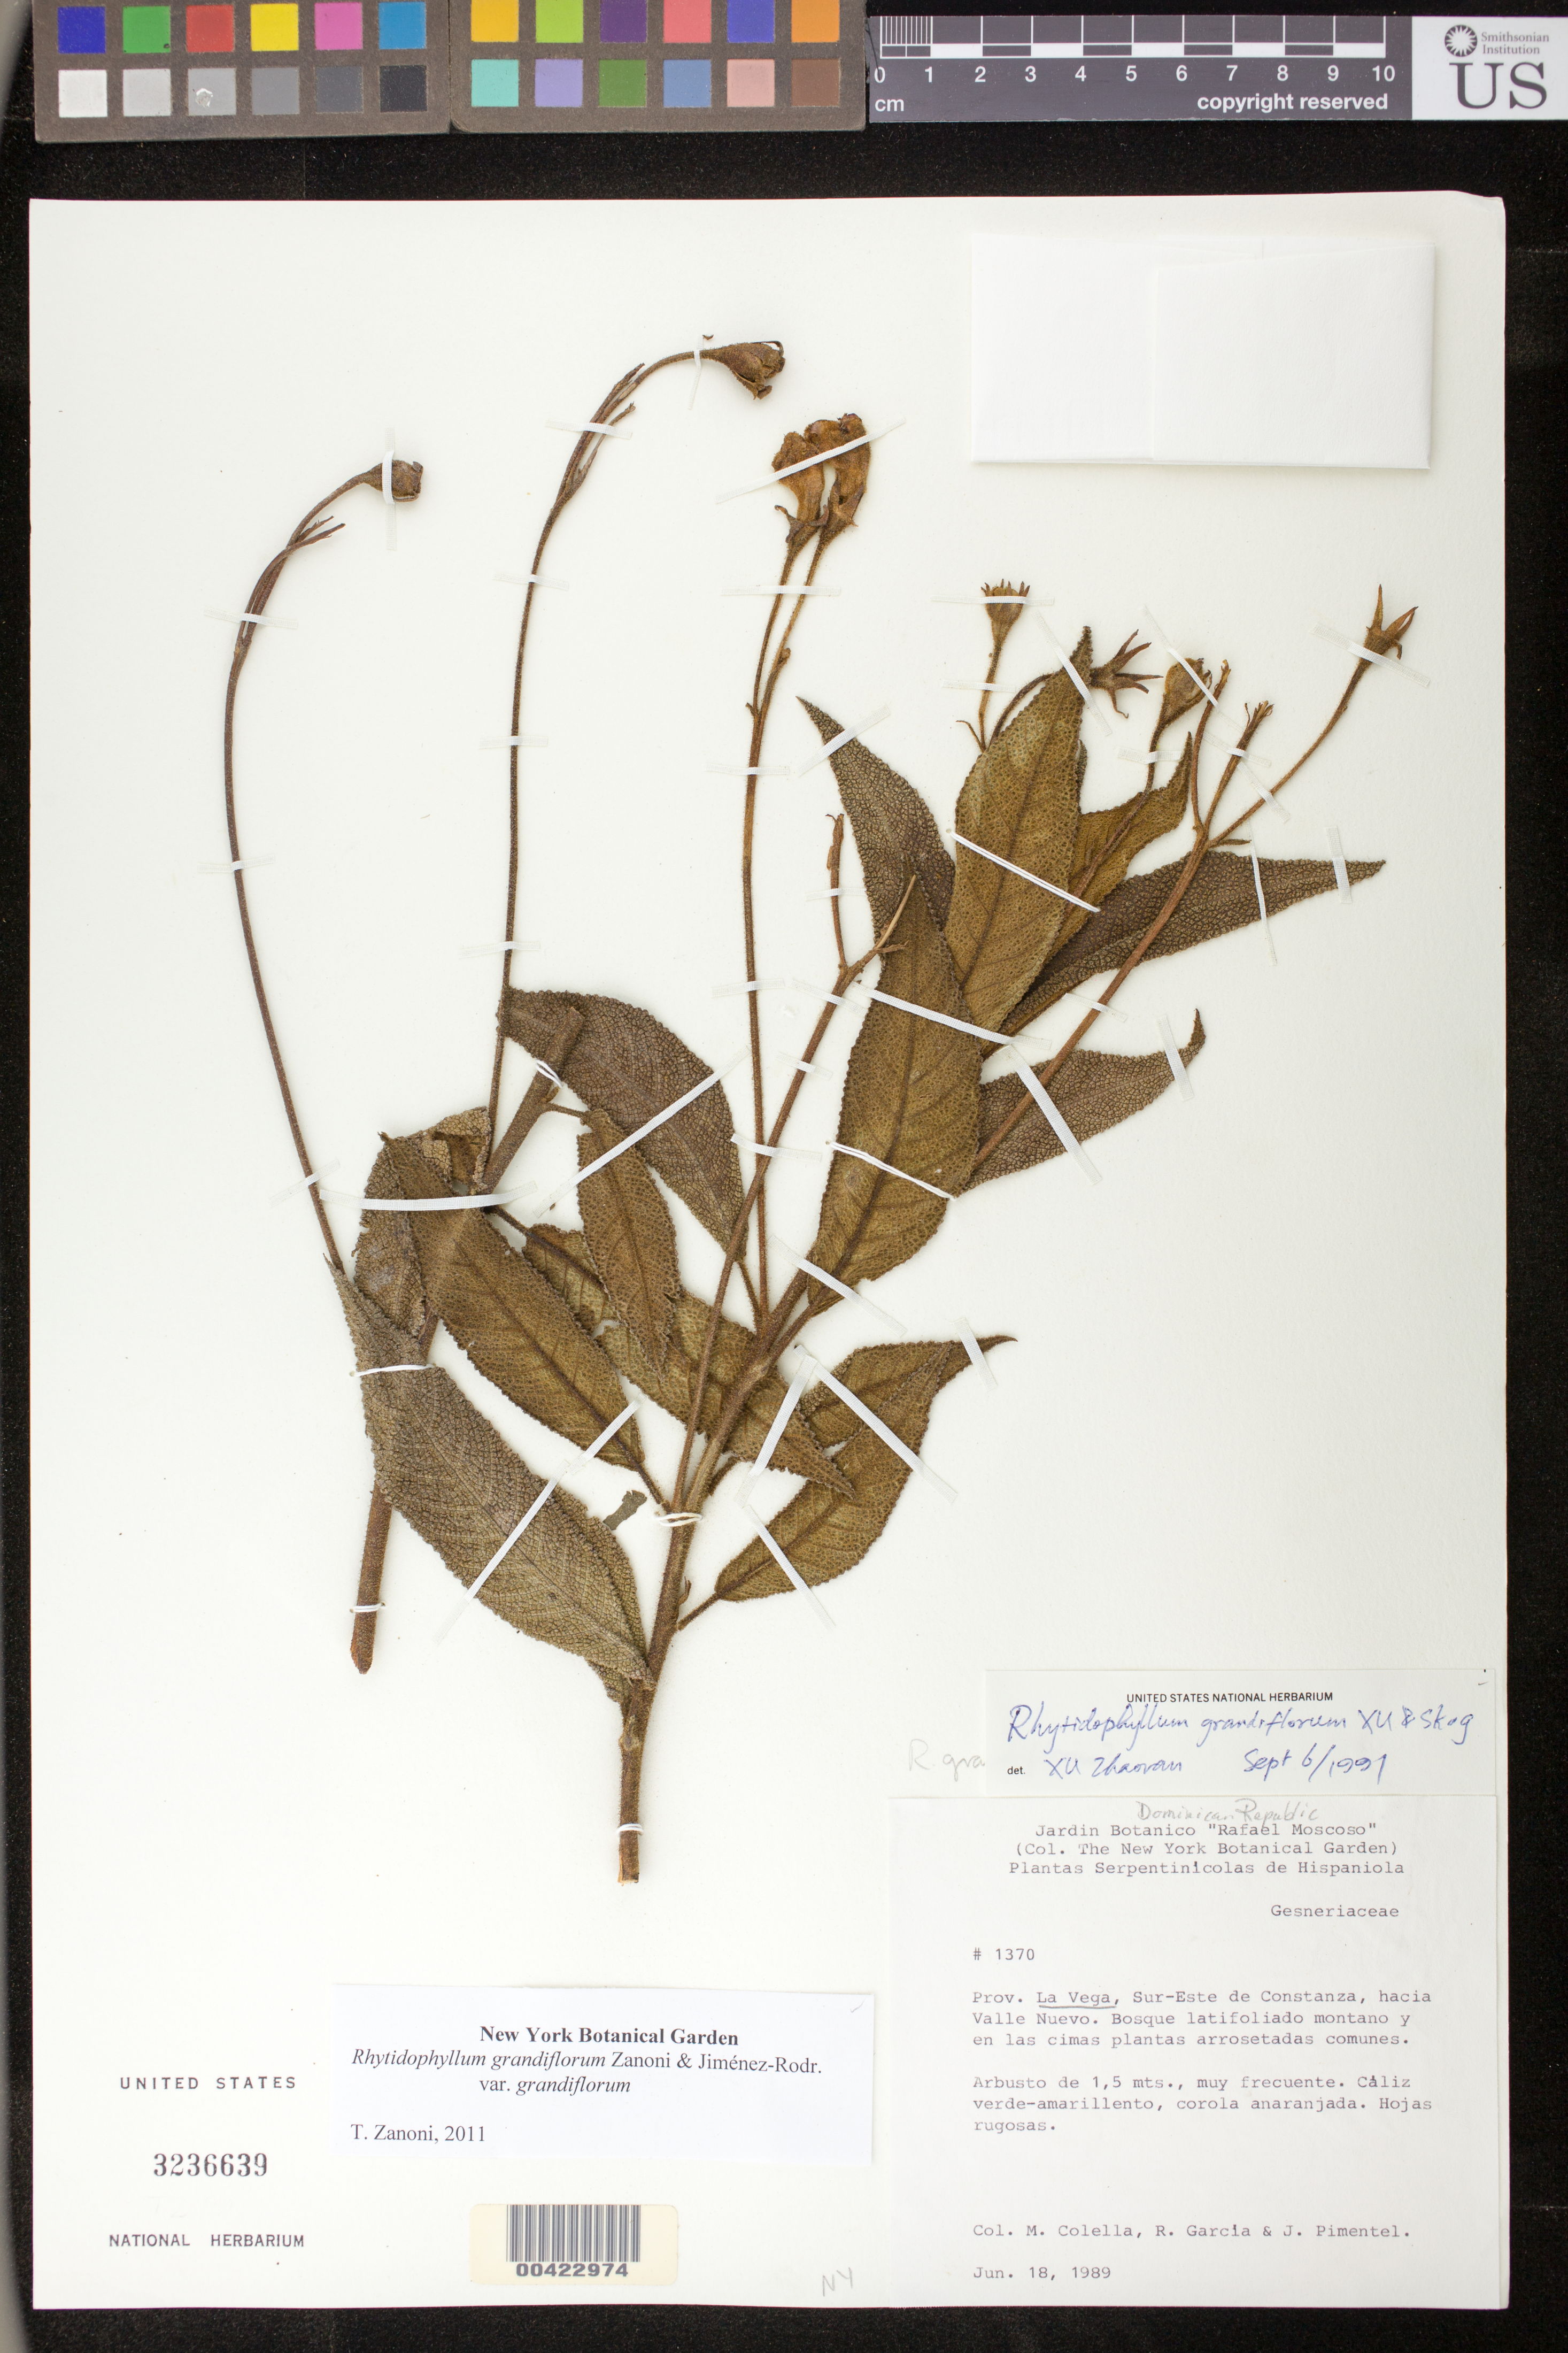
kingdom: Plantae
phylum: Tracheophyta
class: Magnoliopsida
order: Lamiales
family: Gesneriaceae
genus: Rhytidophyllum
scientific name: Rhytidophyllum grandiflorum var. grandiflorum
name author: Z.R. Xu & L.E. Skog ex Zanoni & Jiménez Rodr.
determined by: Zanoni, T. A., (NY), New York Botanical Garden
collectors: M. Colella, R. García & J. Pimental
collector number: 1370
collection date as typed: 18 Jun 1989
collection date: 1989-06-18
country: Dominican Republic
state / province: La Vega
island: Hispaniola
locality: SE de Constanza, hacia Valle Nuevo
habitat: Bosque latifoliado montano y en las cimas plantas arrosetadas comunes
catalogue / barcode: US 3236639